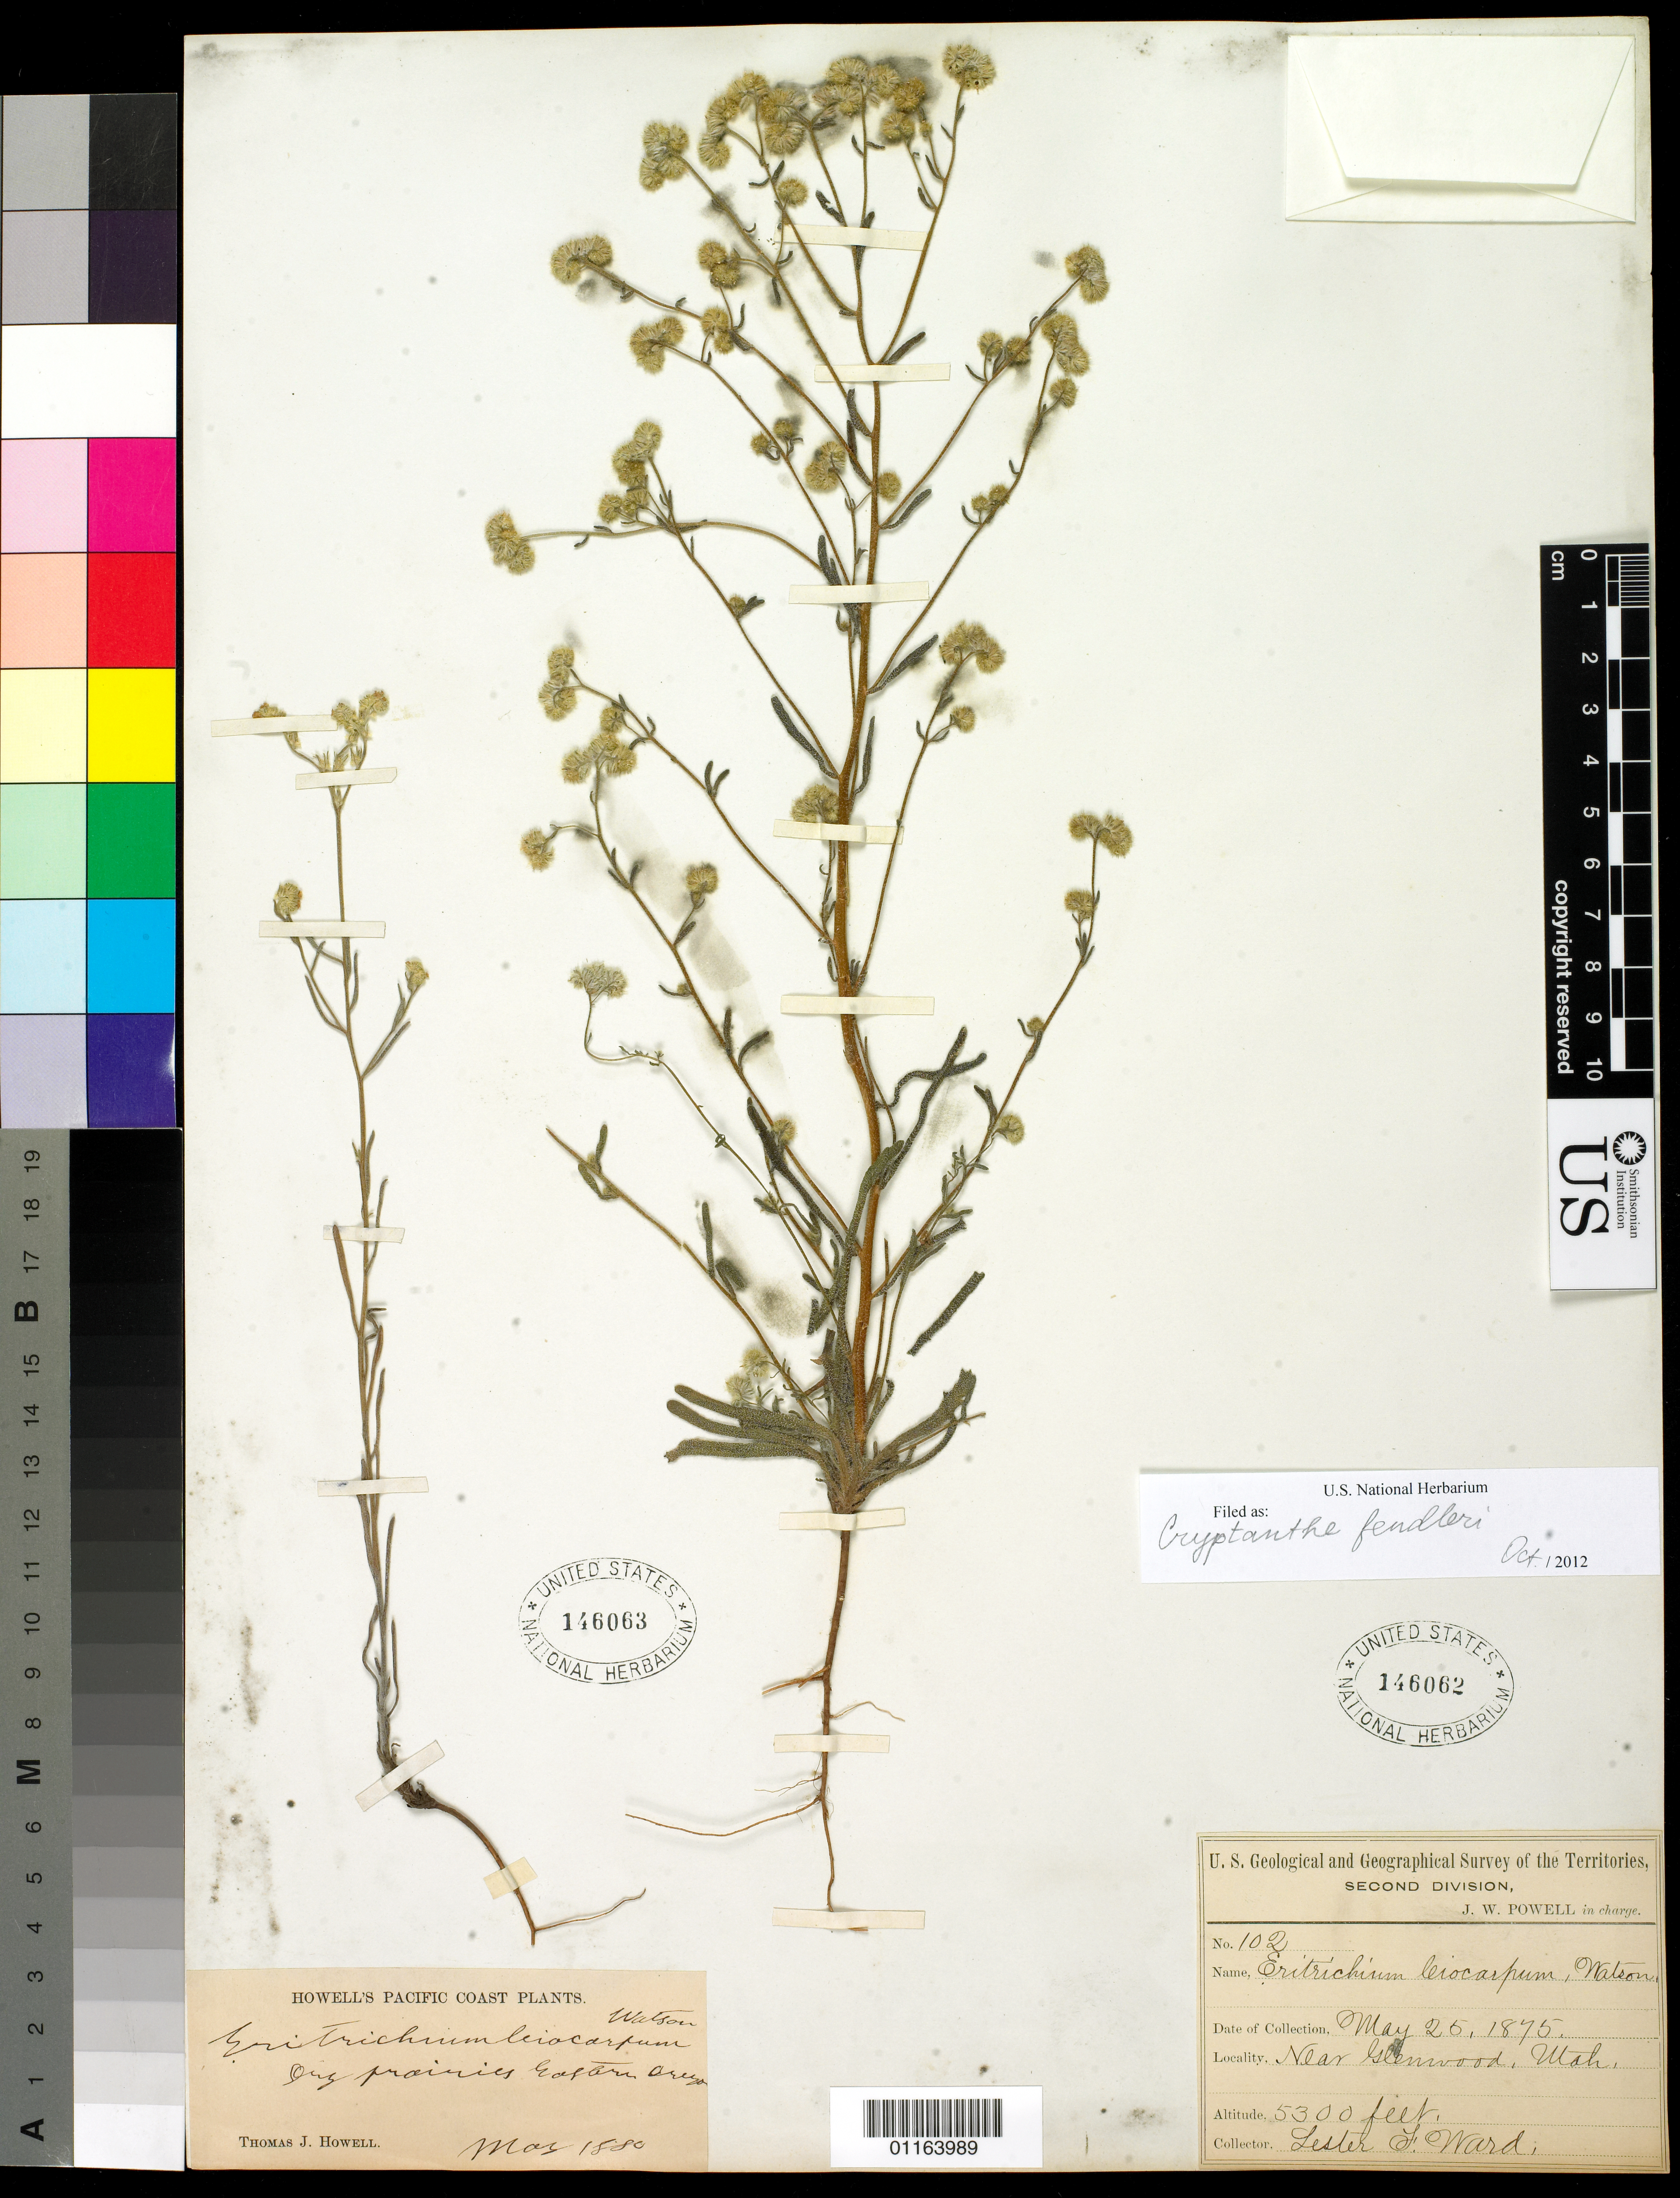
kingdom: Plantae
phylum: Tracheophyta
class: Magnoliopsida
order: Boraginales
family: Boraginaceae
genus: Cryptantha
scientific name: Cryptantha fendleri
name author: (A. Gray) Greene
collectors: L. F. Ward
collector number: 102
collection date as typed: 25 May 1875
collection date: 1875-05-25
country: United States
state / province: Utah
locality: near Glenwood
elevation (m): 1615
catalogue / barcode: US 146063